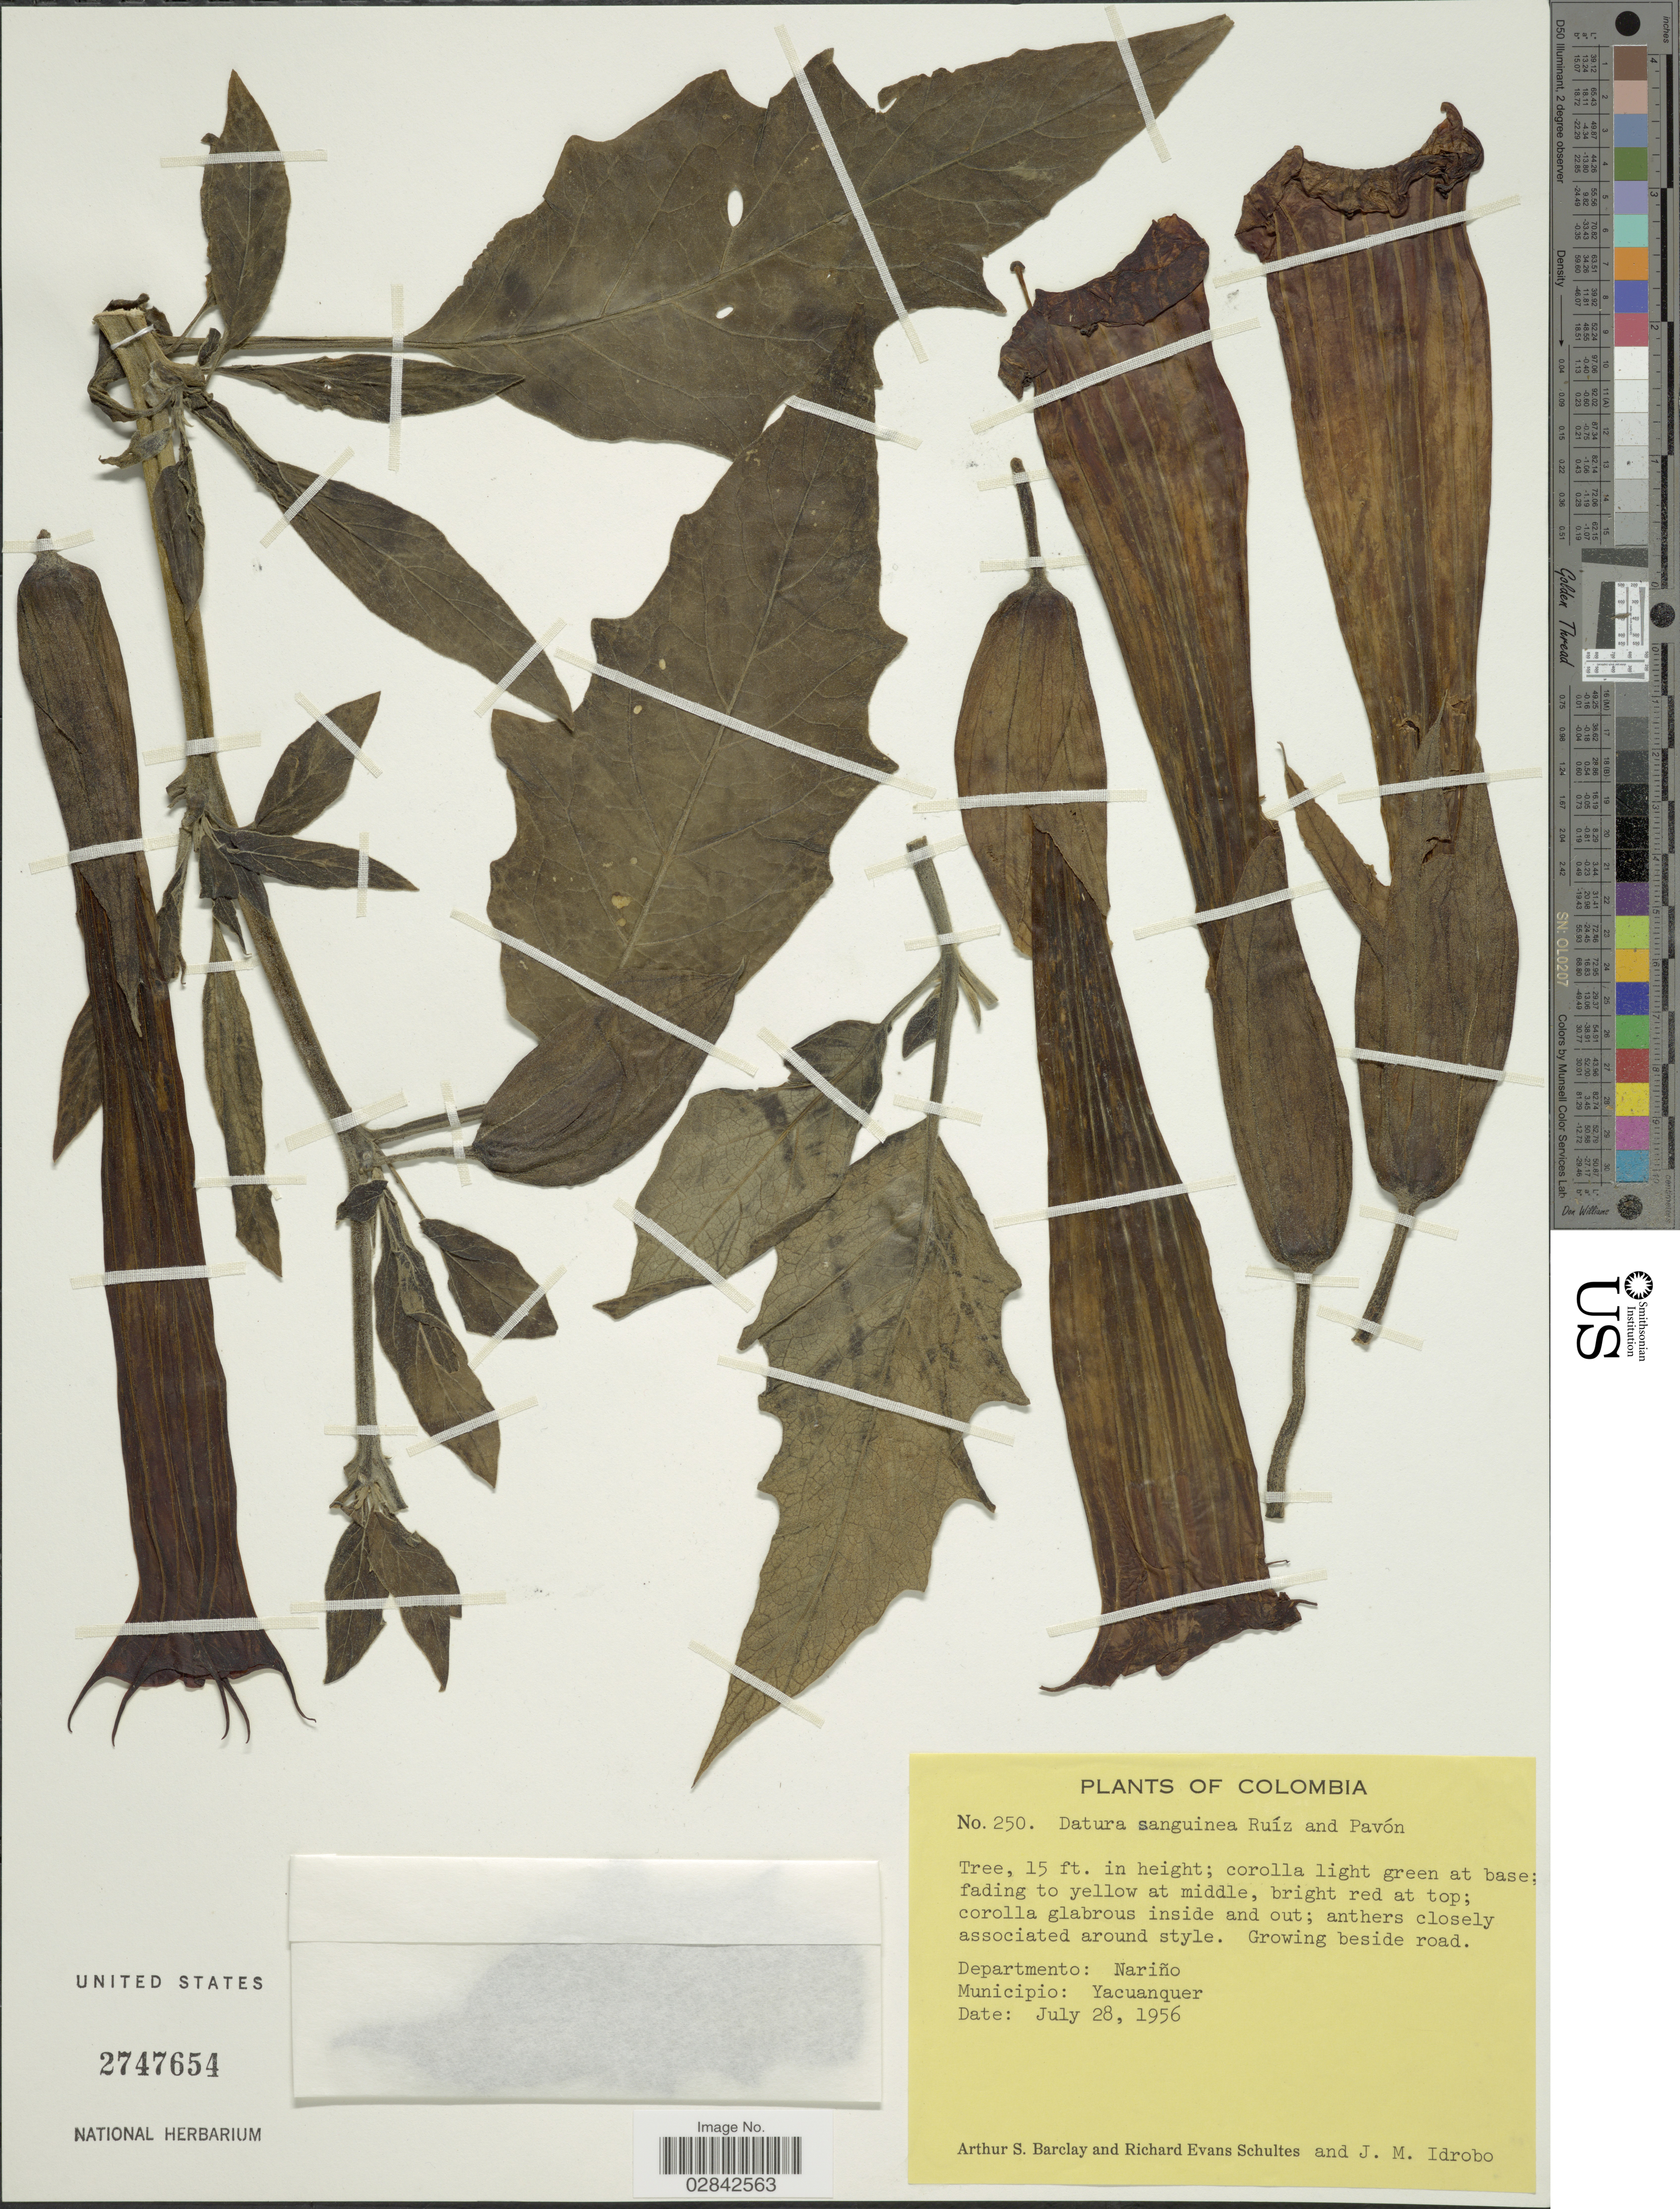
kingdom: Plantae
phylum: Tracheophyta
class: Magnoliopsida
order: Solanales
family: Solanaceae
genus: Brugmansia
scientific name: Brugmansia sanguinea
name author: (Ruiz & Pav.) D. Don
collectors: A. S. Barclay, R. E. Schultes & J. M. Idrobo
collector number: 250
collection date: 1956-07-28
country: Colombia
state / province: Nariño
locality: Departmento: Nariño. Municipio: Yacuanquer.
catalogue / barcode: US 2747654